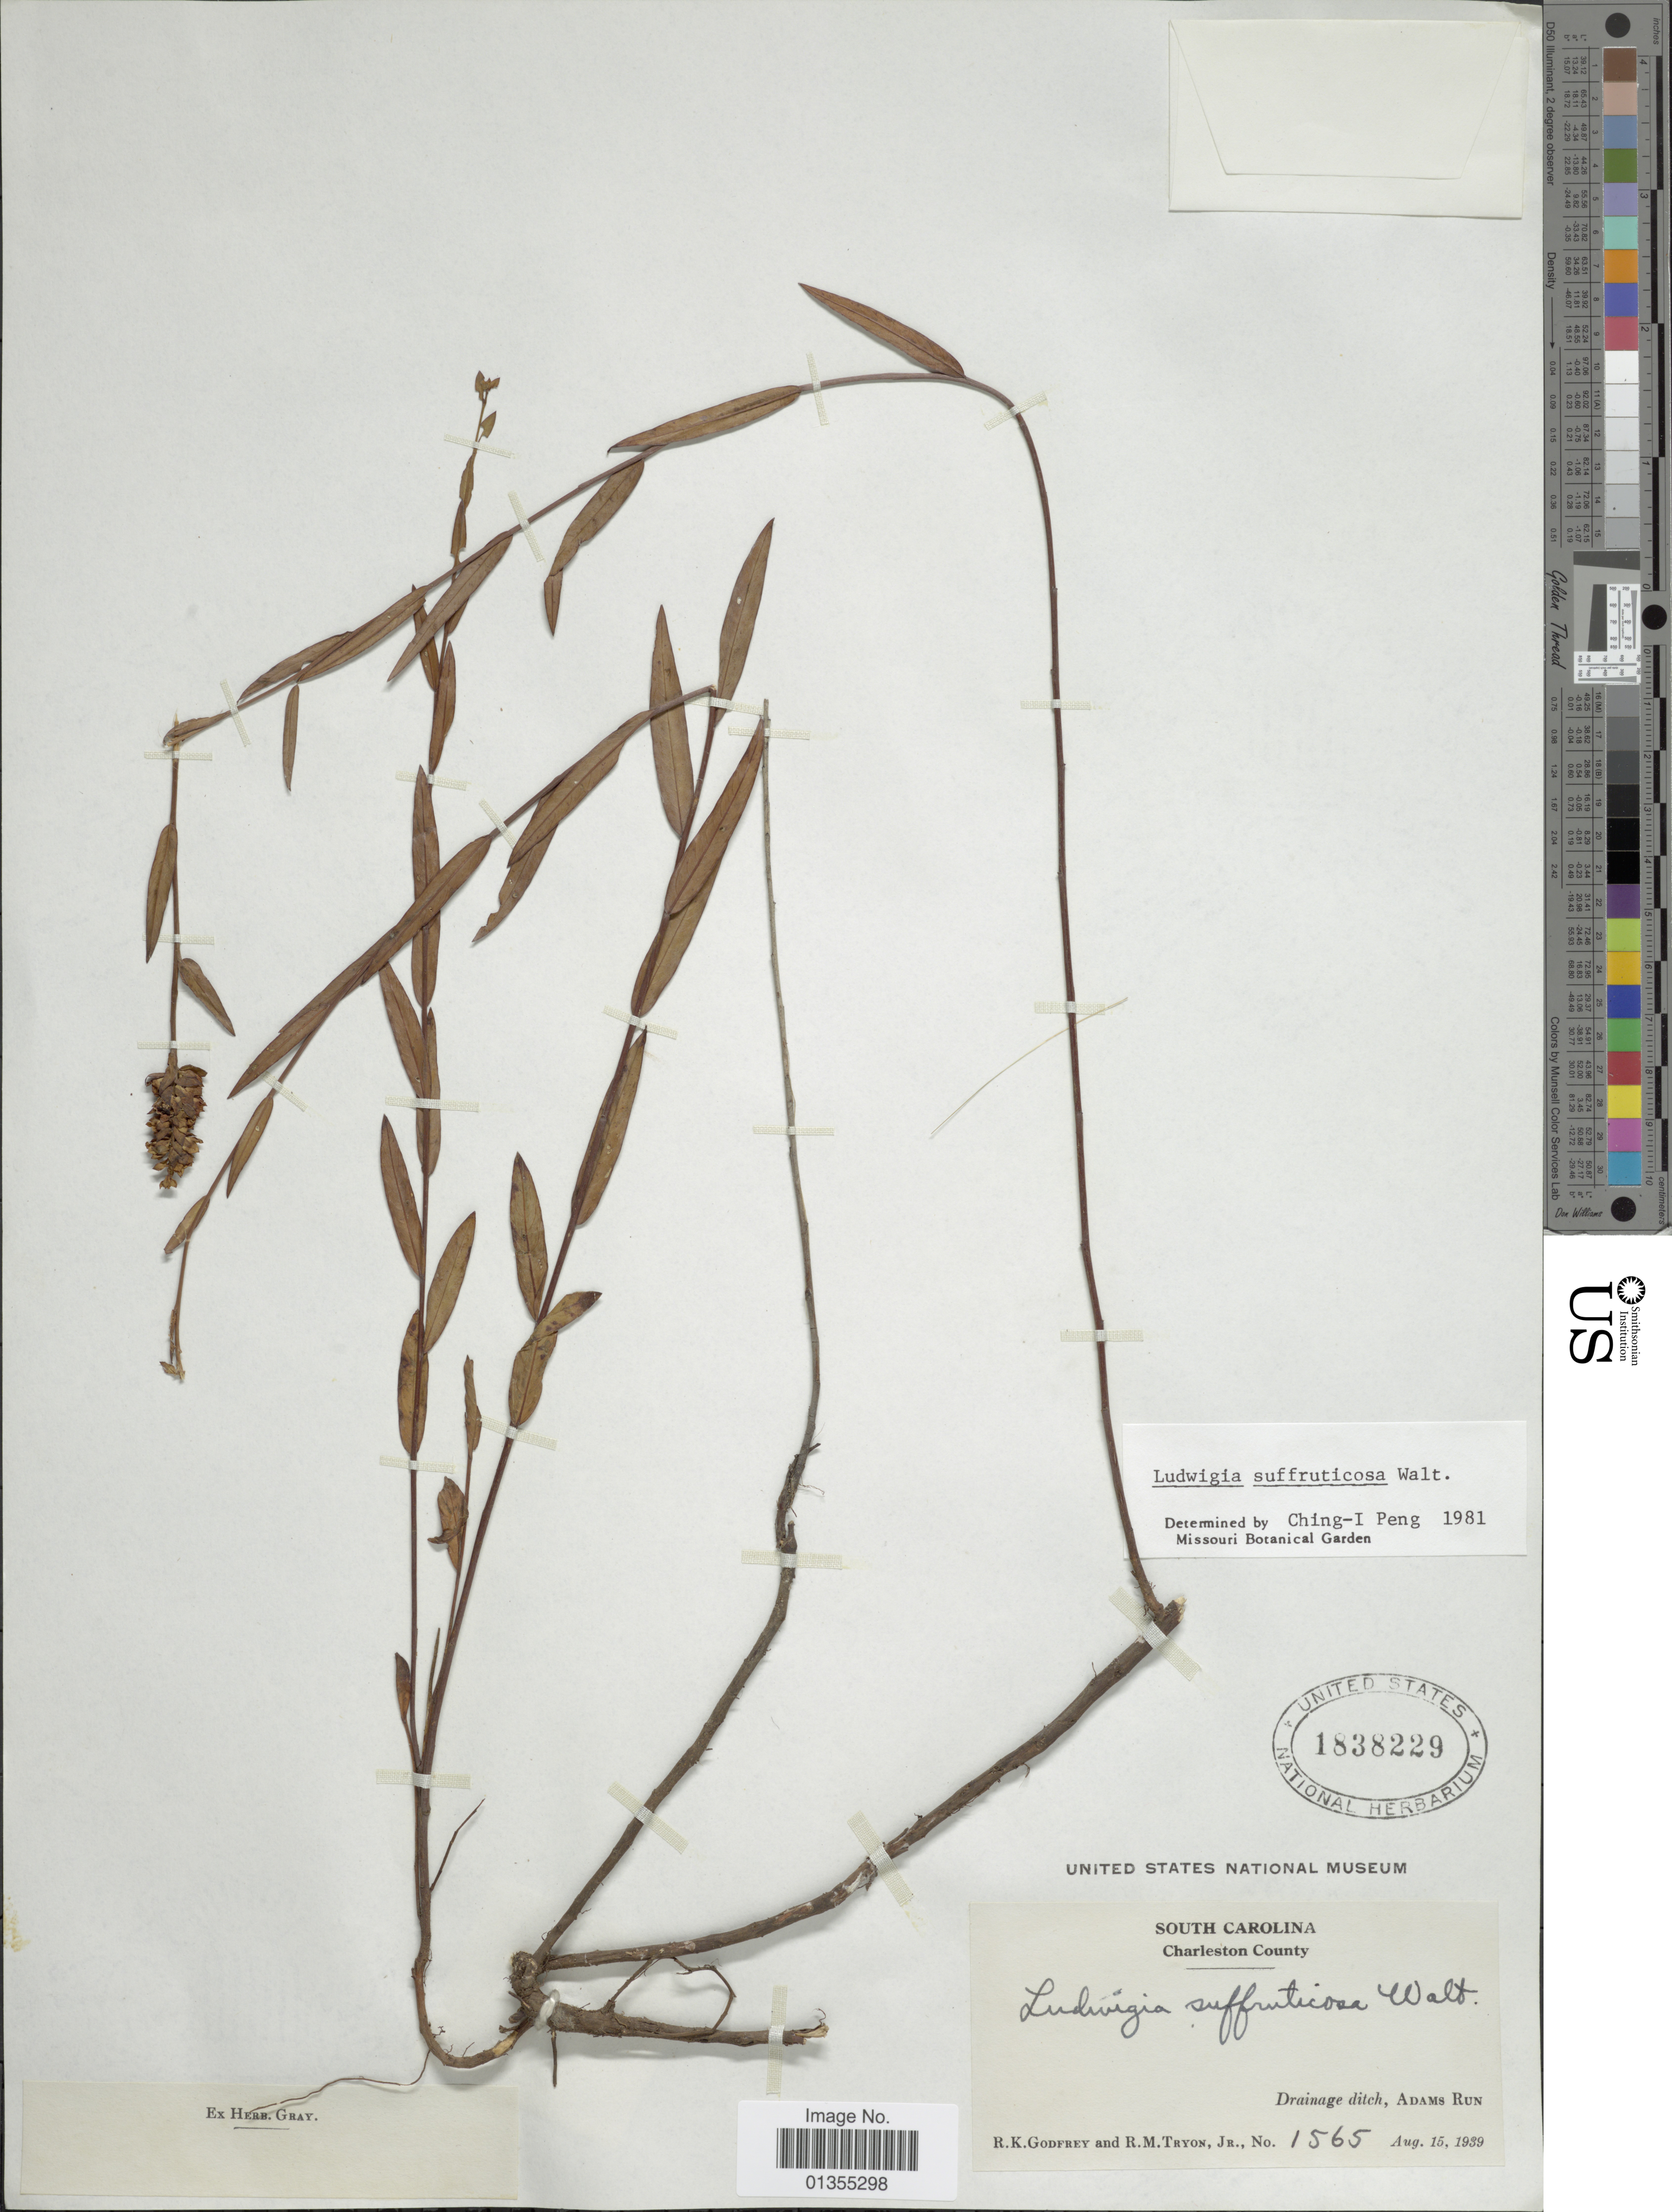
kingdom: Plantae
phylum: Tracheophyta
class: Magnoliopsida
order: Myrtales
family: Onagraceae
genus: Ludwigia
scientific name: Ludwigia suffruticosa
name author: Walter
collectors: R. K. Godfrey & R. M. Tryon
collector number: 1565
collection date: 1939-08-15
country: United States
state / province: South Carolina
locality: Charleston County. Drainage ditch, Adams Run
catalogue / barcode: US 1838229